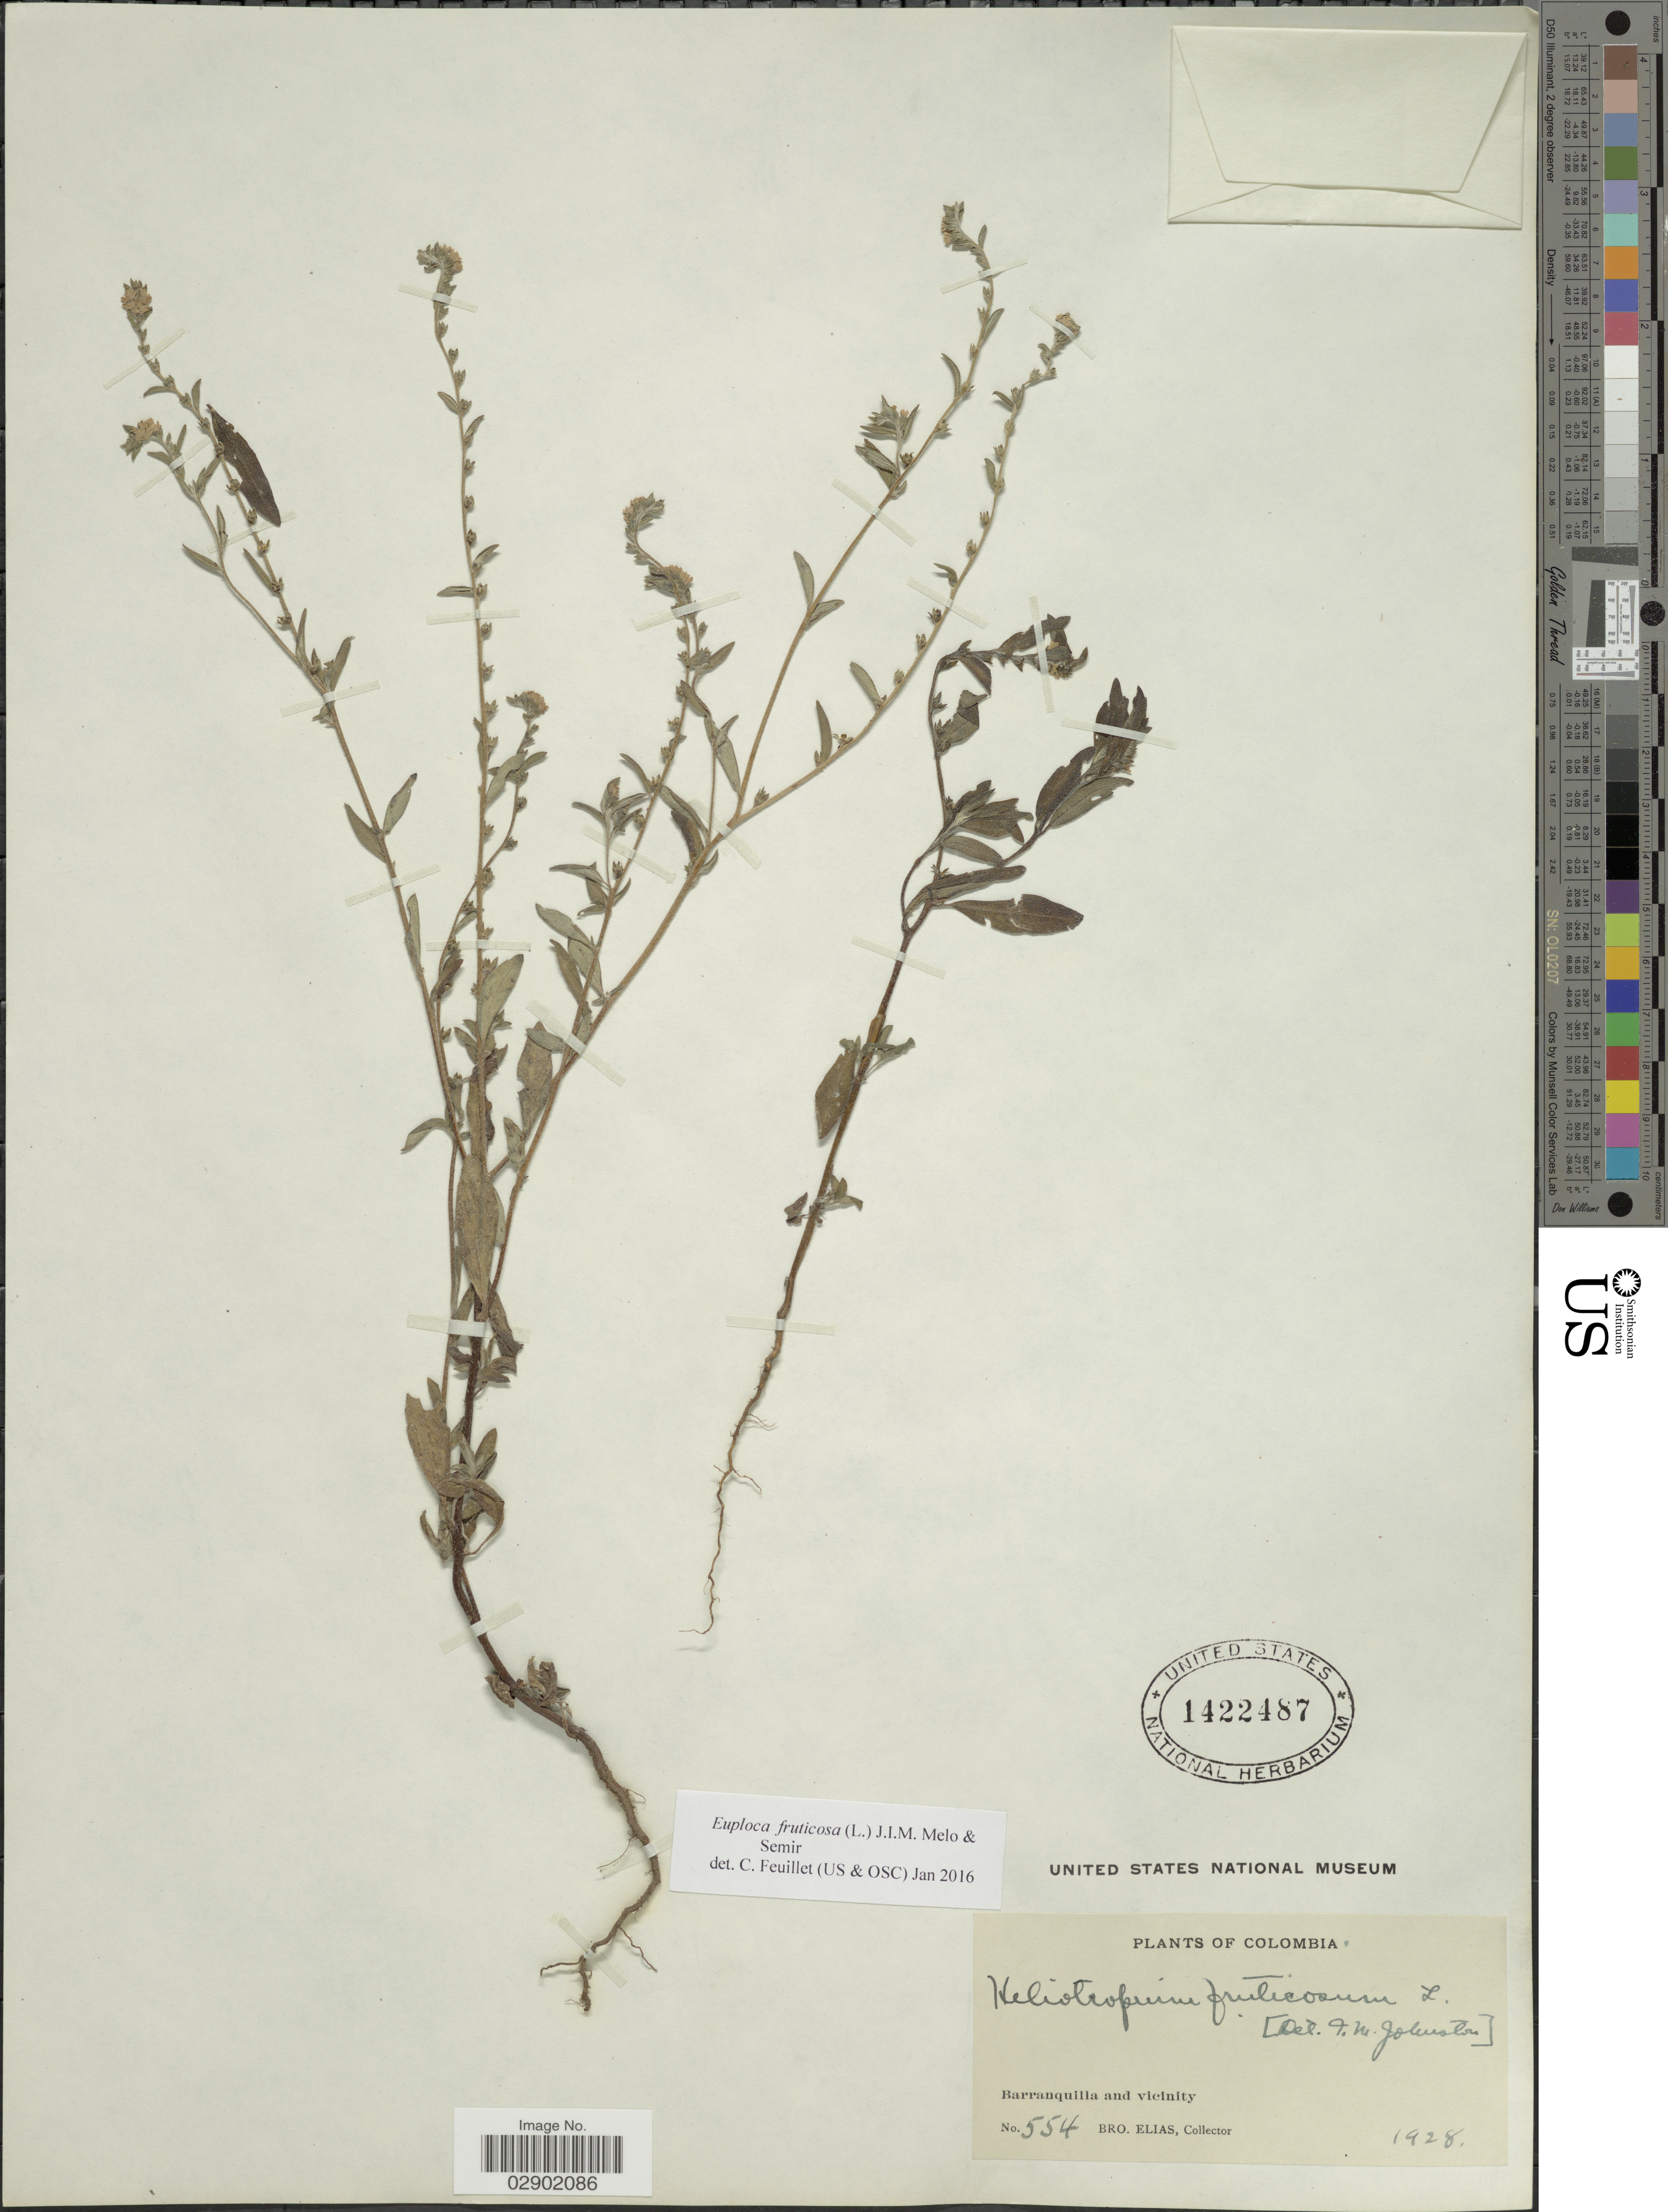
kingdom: Plantae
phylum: Tracheophyta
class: Magnoliopsida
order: Boraginales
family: Heliotropiaceae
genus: Euploca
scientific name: Euploca fruticosa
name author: (L.) J.I.M. Melo & Semir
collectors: Bro. Elias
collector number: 554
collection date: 1928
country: Colombia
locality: Barranquilla and vicinity.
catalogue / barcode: US 1422487